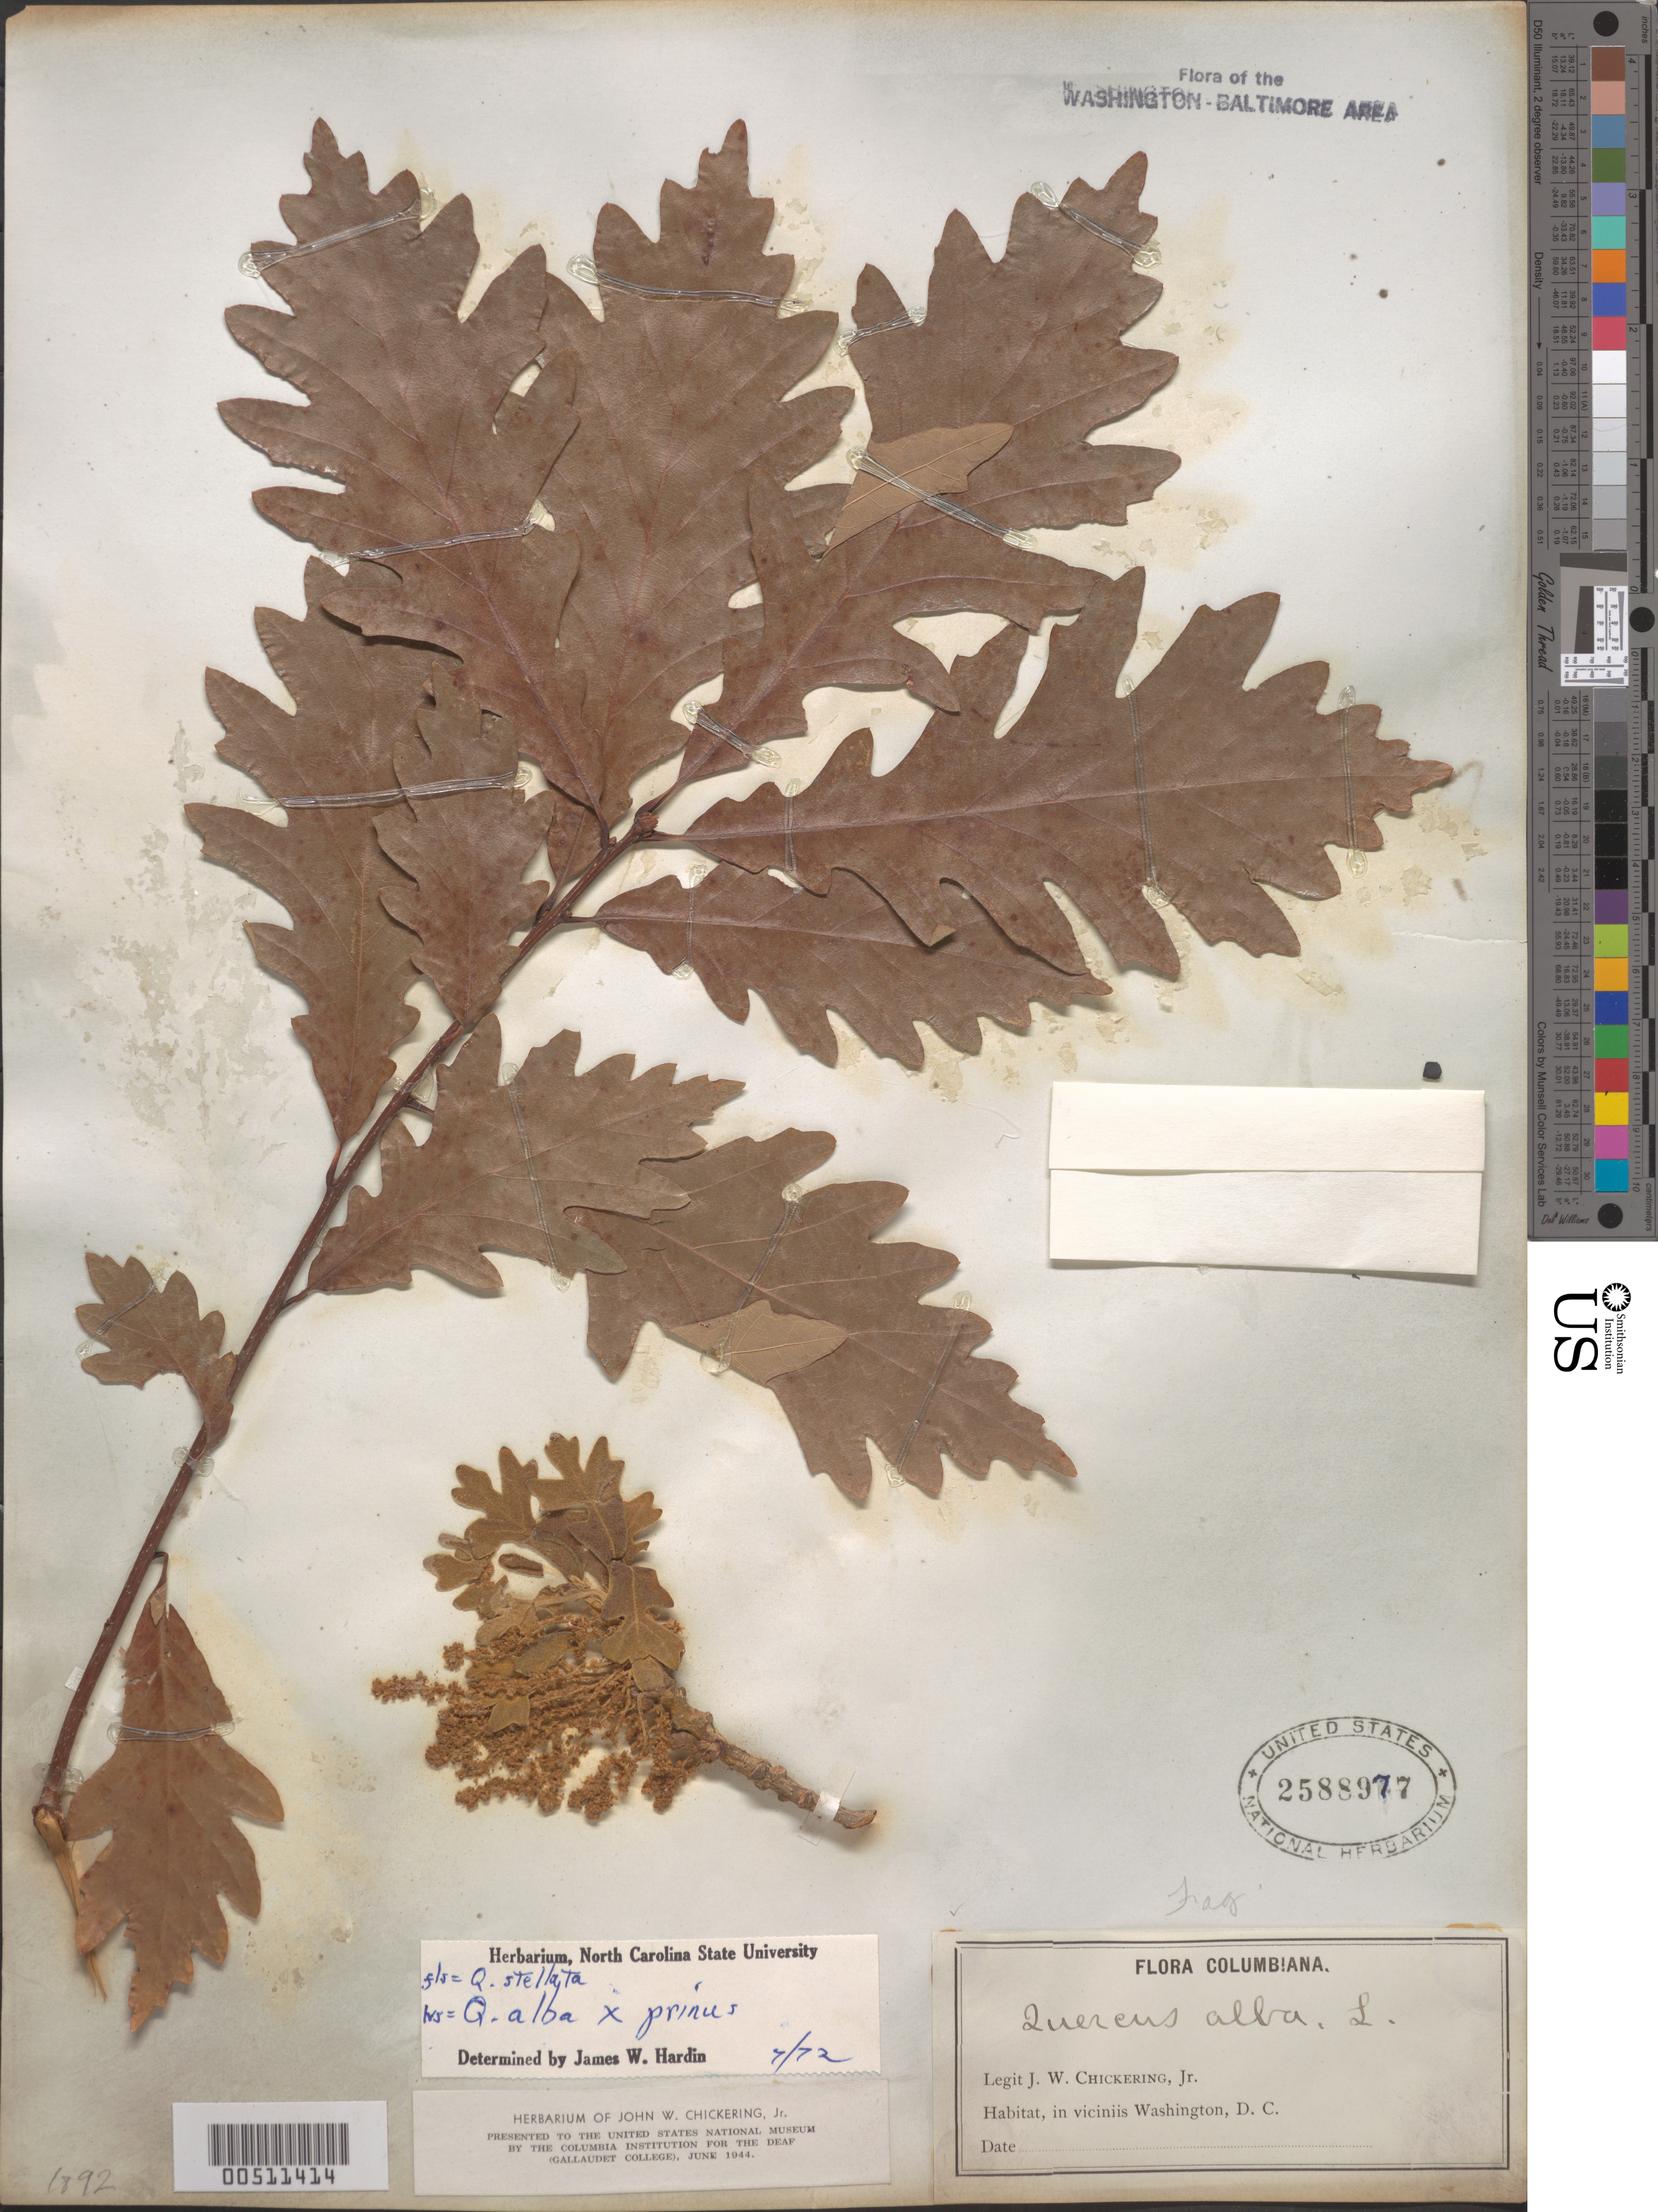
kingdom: Plantae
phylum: Tracheophyta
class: Magnoliopsida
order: Fagales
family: Fagaceae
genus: Quercus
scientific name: Quercus alba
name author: L.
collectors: J. W. Chickering Jr.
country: United States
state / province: District of Columbia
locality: Washington D.C.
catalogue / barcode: US 2588977